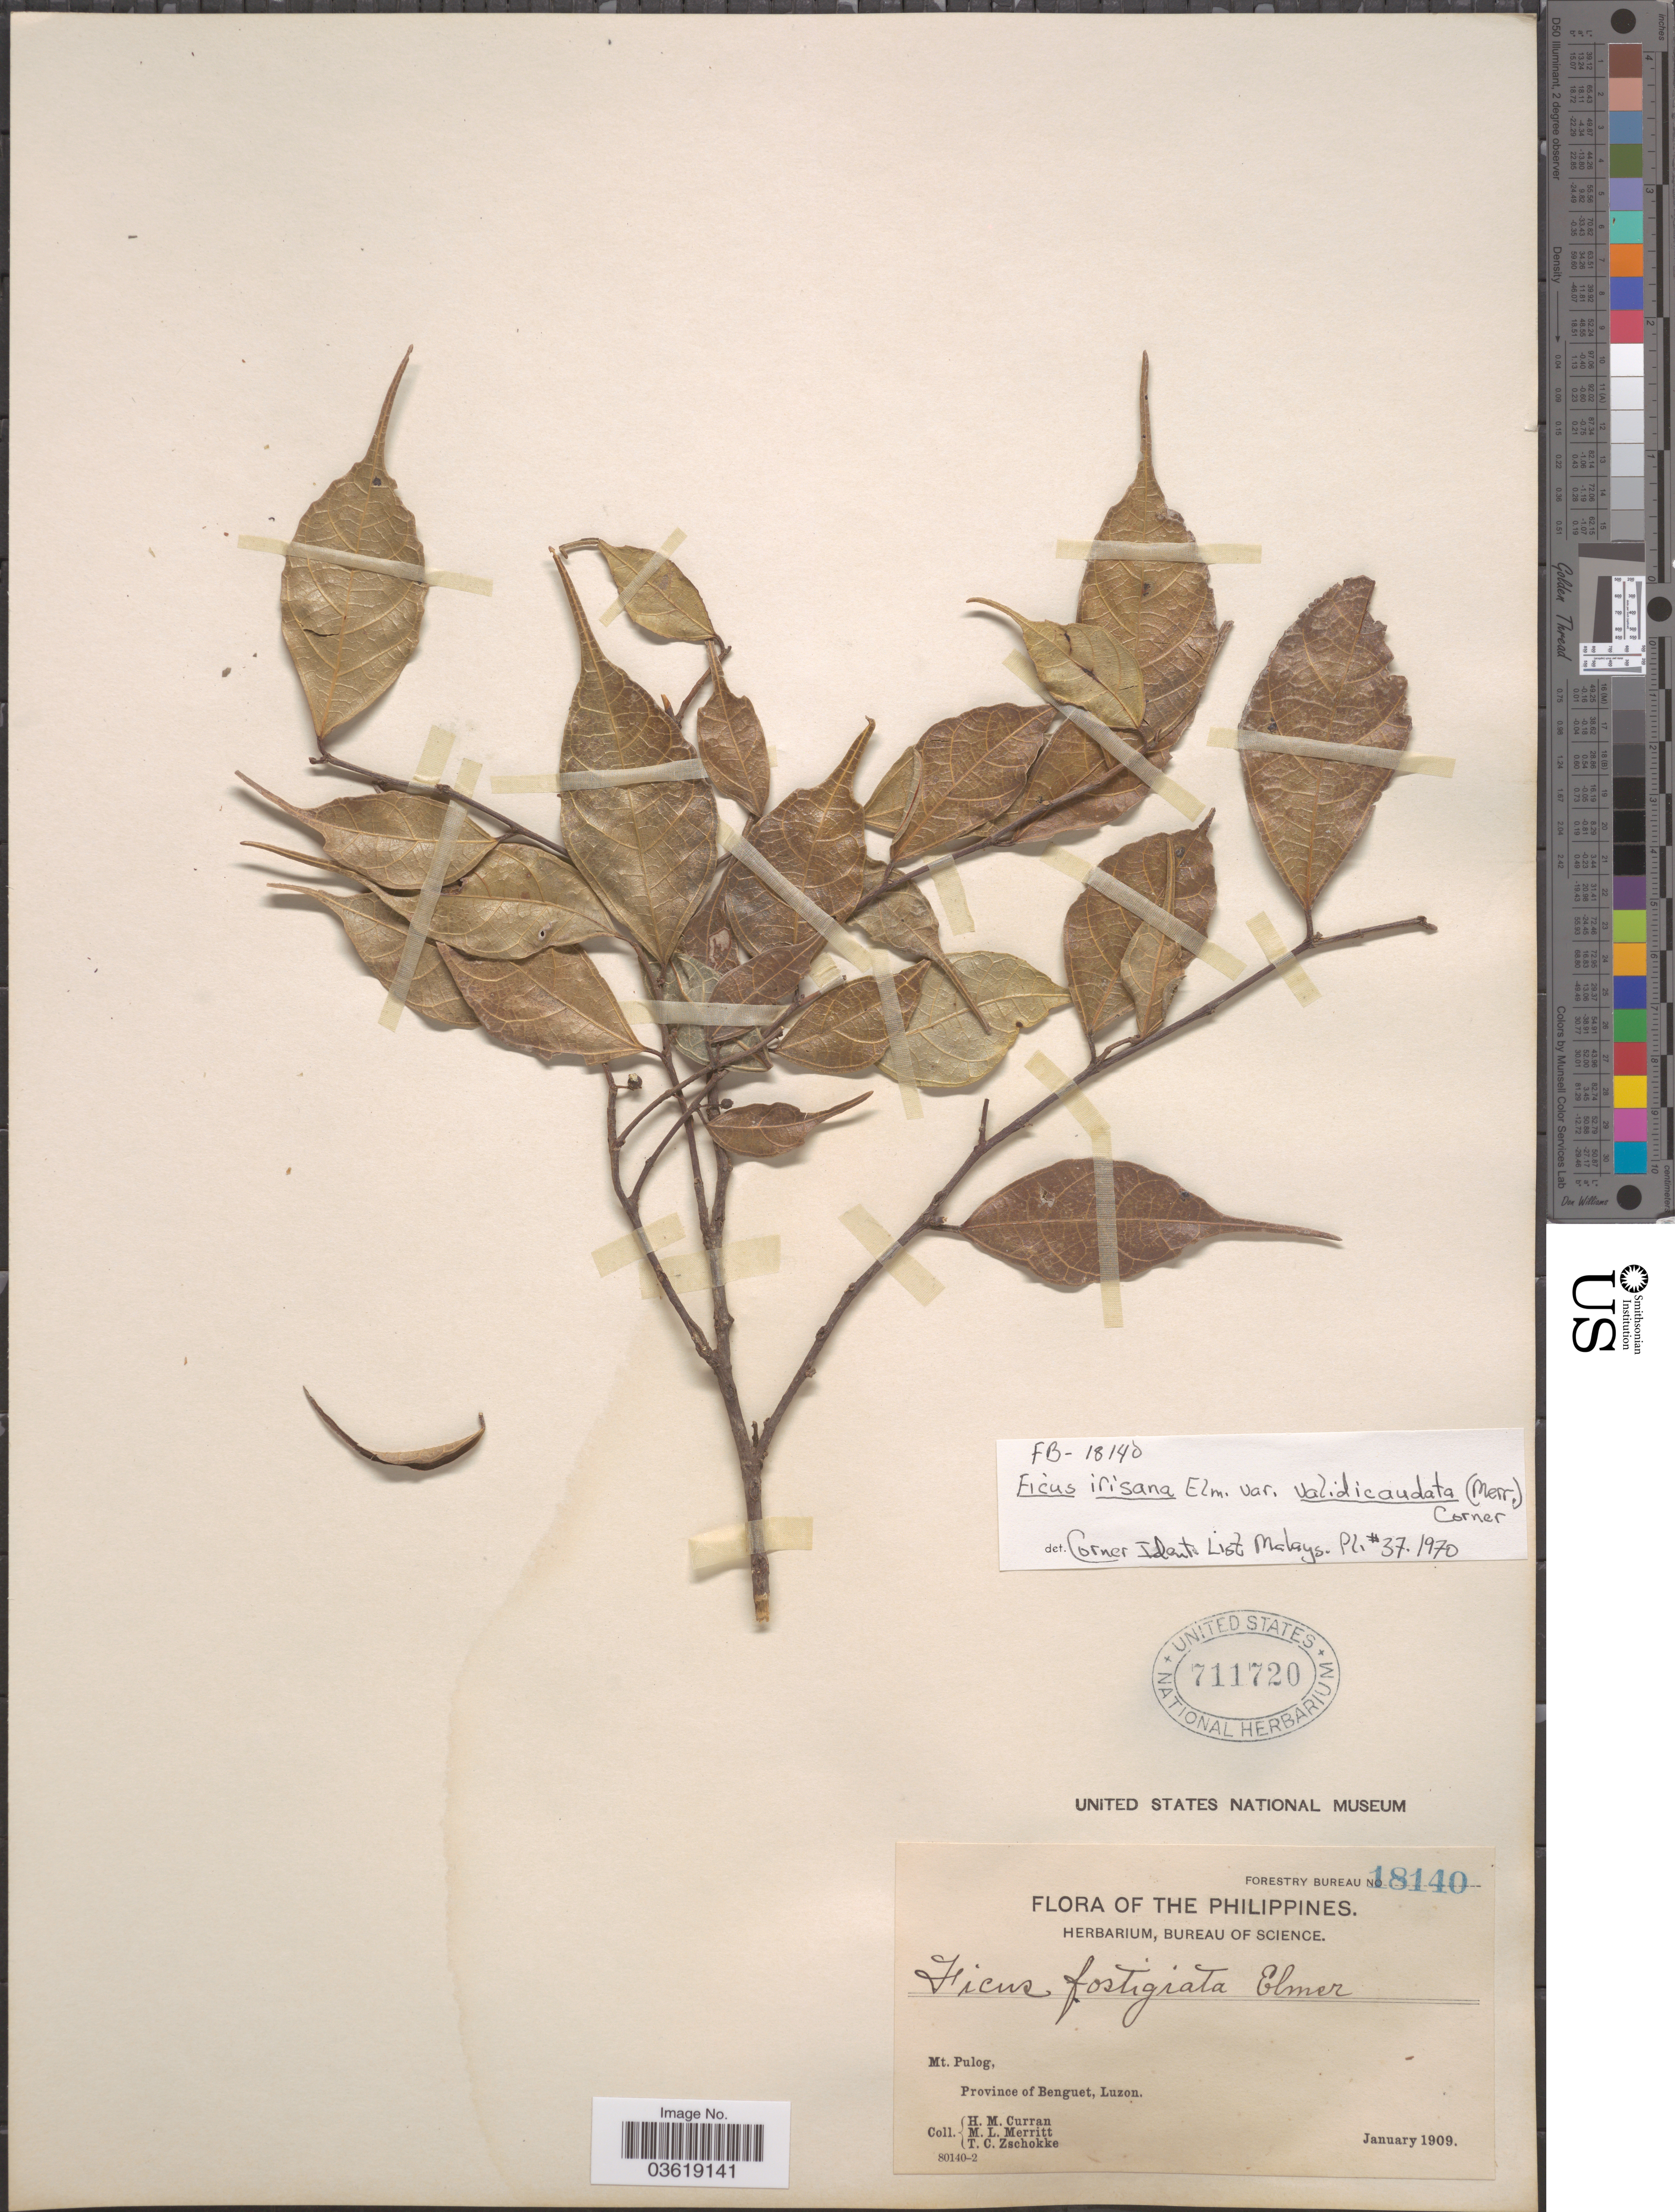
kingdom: Plantae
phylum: Tracheophyta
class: Magnoliopsida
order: Rosales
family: Moraceae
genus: Ficus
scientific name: Ficus irisana var. validicaudata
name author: Corner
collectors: H. M. Curran, M. L. Merritt & T. C. Zschokke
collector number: Forestry Bureau 18140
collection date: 1909-01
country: Philippines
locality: Mt. Pulog, Province of Benguet, Luzon.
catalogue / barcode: US 711720